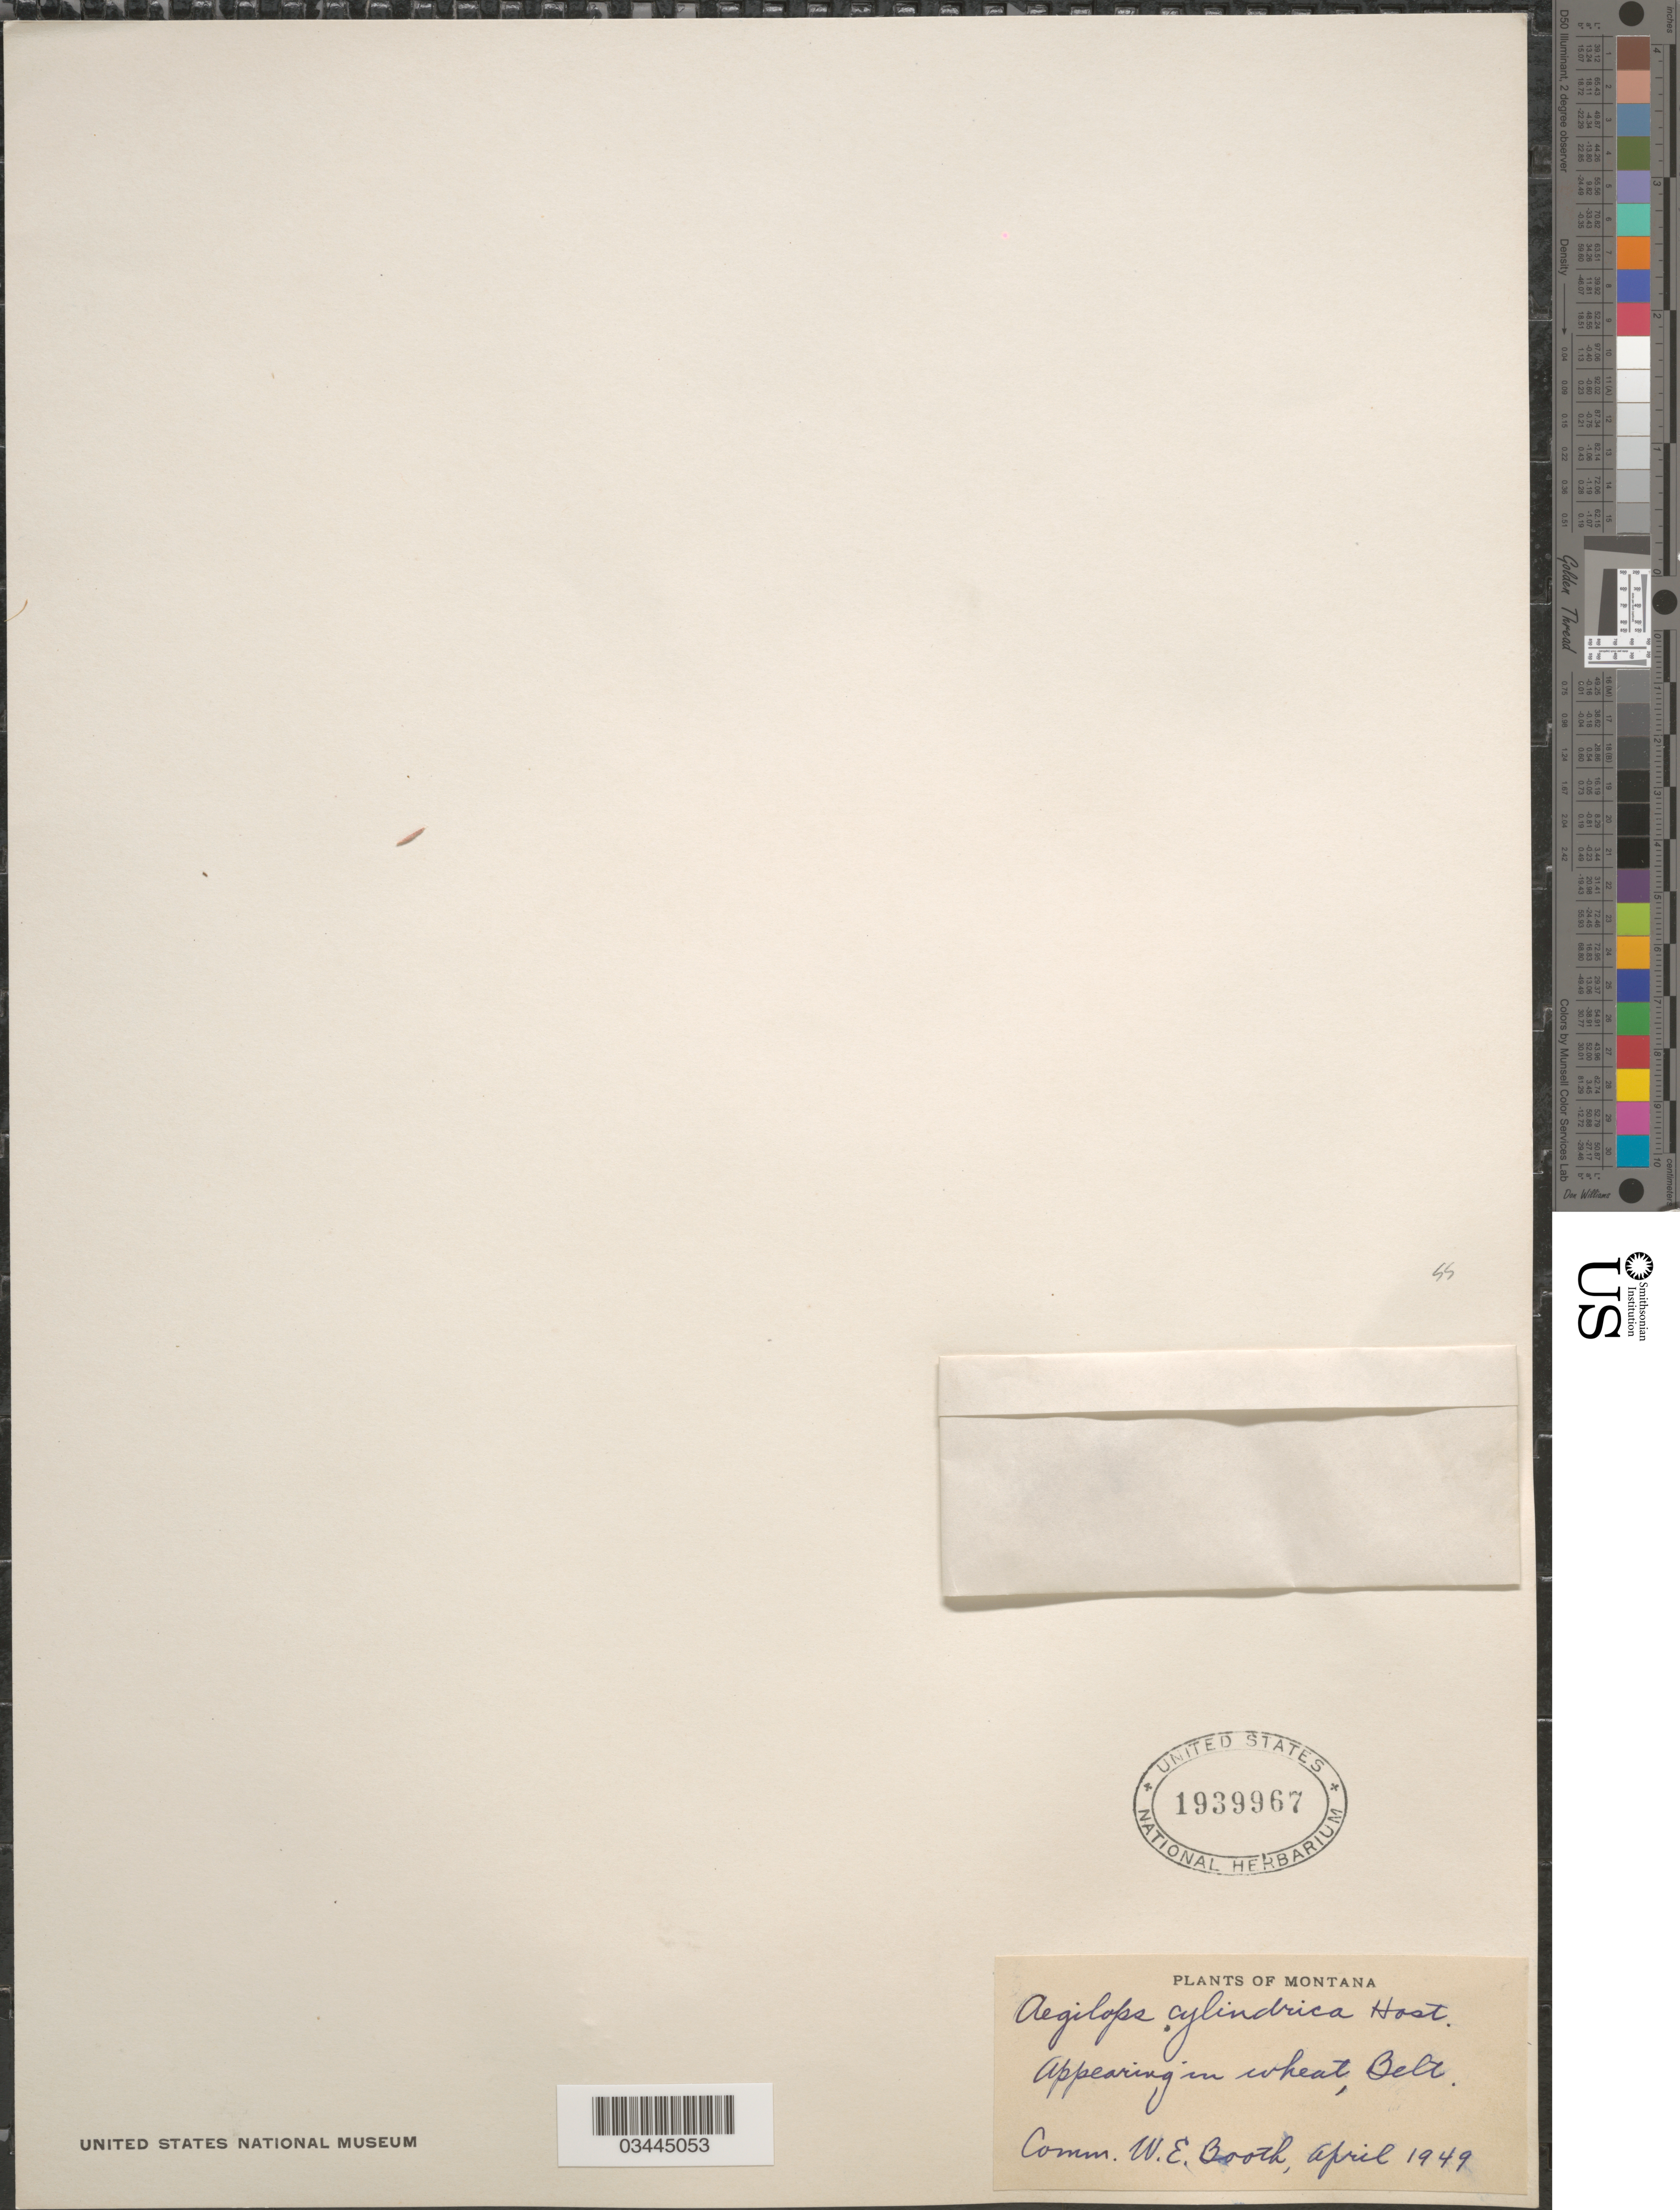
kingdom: Plantae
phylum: Tracheophyta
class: Liliopsida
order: Poales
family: Poaceae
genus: Aegilops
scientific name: Aegilops cylindrica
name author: Host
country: United States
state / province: Montana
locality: Appearing in wheat, Belt.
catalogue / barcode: US 1939967